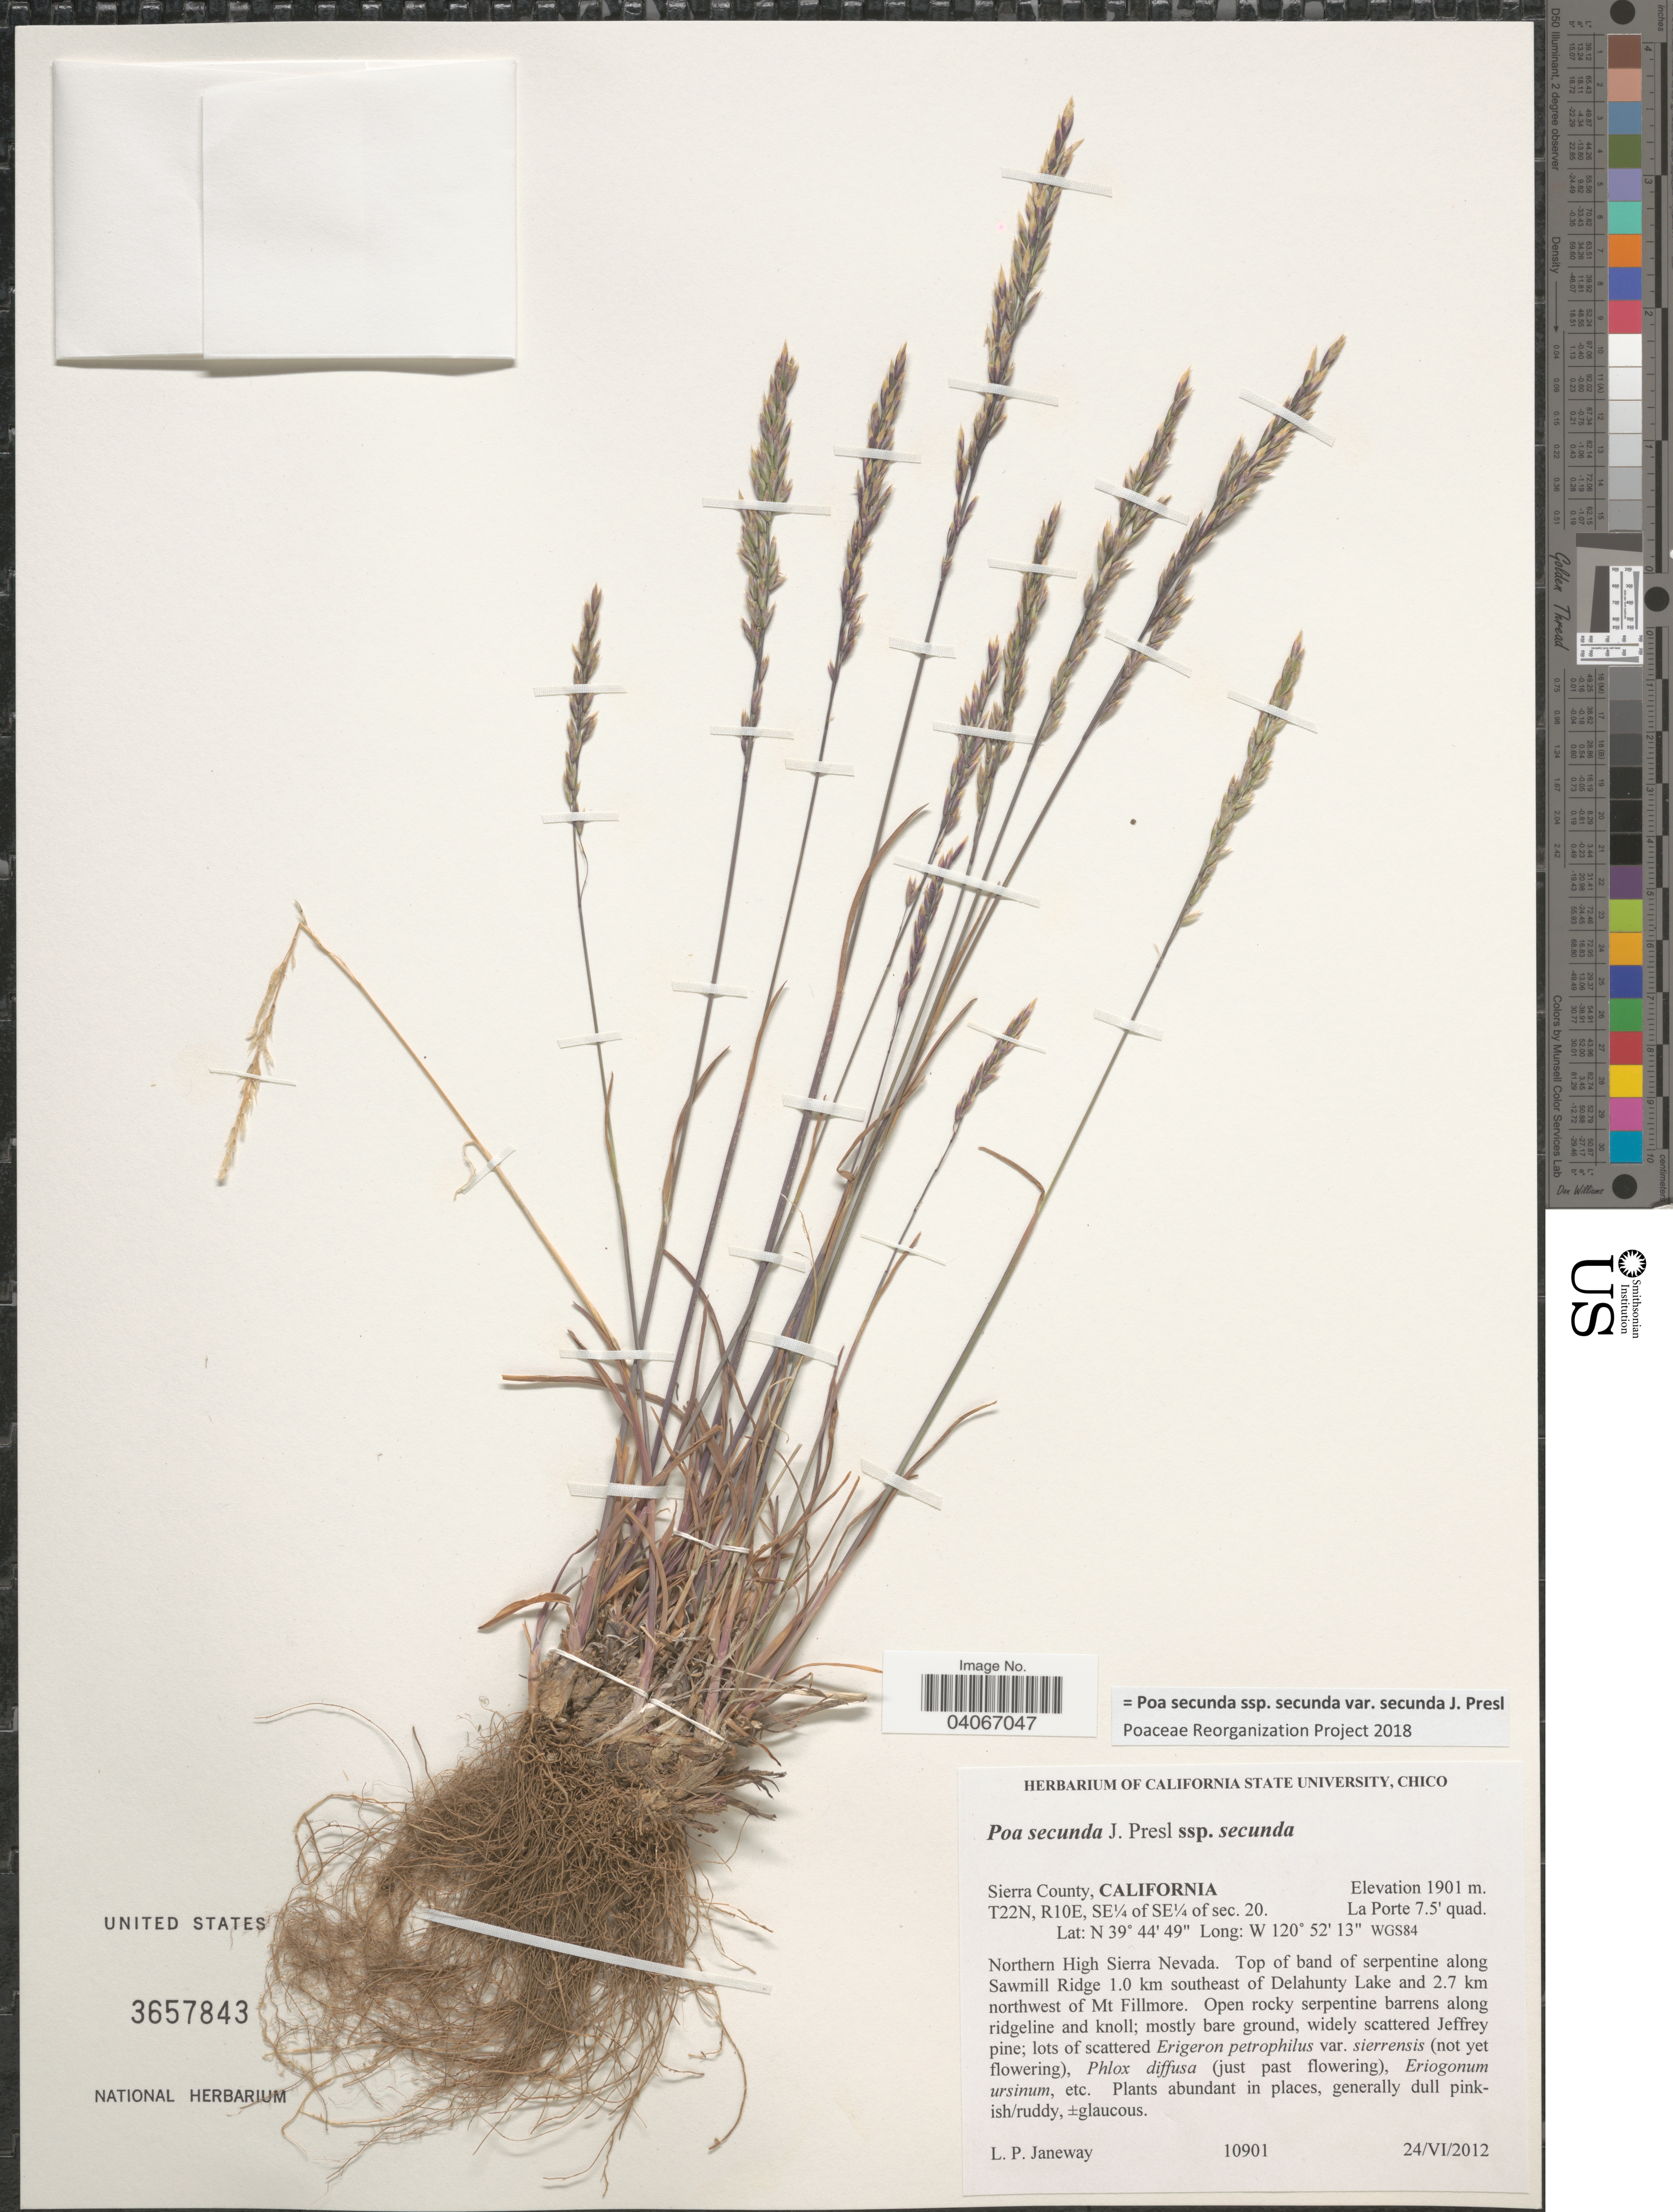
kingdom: Plantae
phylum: Tracheophyta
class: Liliopsida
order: Poales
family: Poaceae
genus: Poa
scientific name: Poa secunda subsp. secunda var. secunda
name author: J. Presl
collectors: L. P. Janeway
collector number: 10901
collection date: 2012-06-24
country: United States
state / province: California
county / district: Sierra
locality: Sierra County. T22 N, R10E, SE¼ of SE¼ of sec. 20. La Porte 7.5' quad. Northern High Sierra Nevada. Top of band of serpentine along Sawmill Ridge 1.0 km southeast of Delahunty Lake and 2.7 km northwest of Mt. Fillmore. Open rocky serpentine barrens along ridgeline and knoll; mostly bare ground, widely scattered Jeffrey pine. WSG84.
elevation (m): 1901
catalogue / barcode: US 3657843